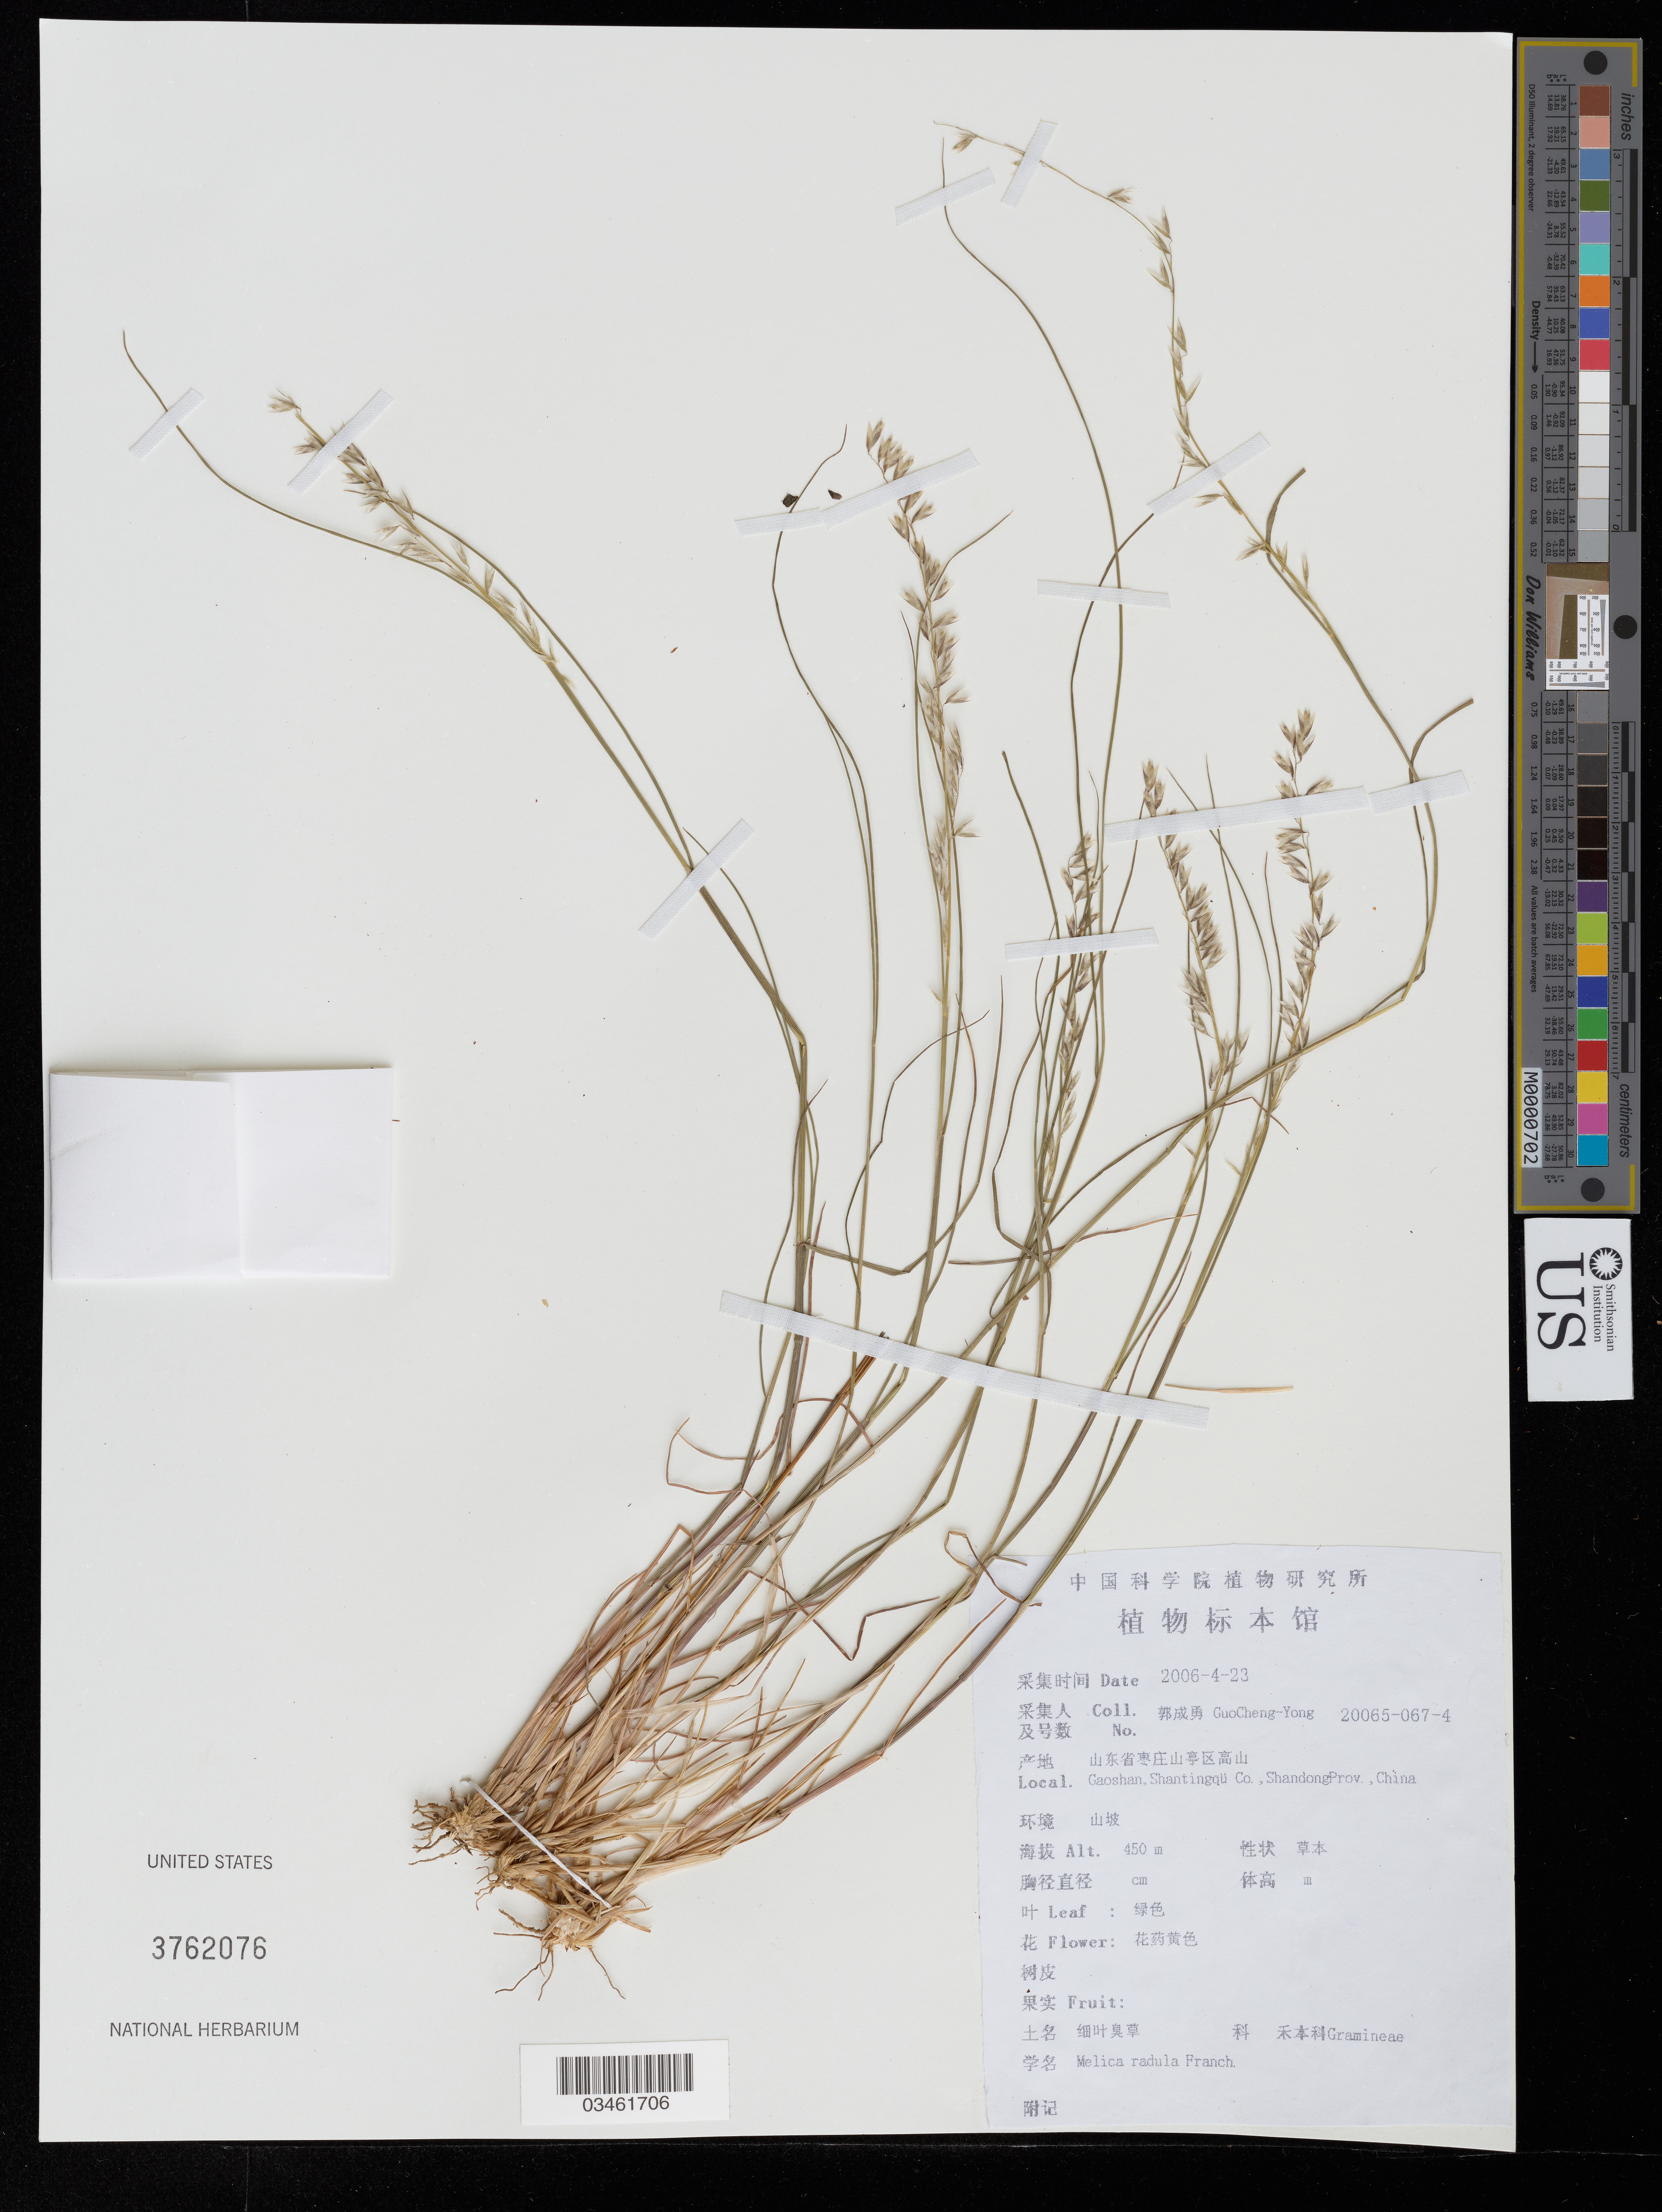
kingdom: Plantae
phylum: Tracheophyta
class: Liliopsida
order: Poales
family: Poaceae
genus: Melica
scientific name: Melica radula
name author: Franch.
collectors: Goucheng-yong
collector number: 20065-067-4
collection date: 2006-04-23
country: China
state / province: Shandong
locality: Gaoshan, Shantingqü Co.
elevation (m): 450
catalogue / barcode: US 3762076